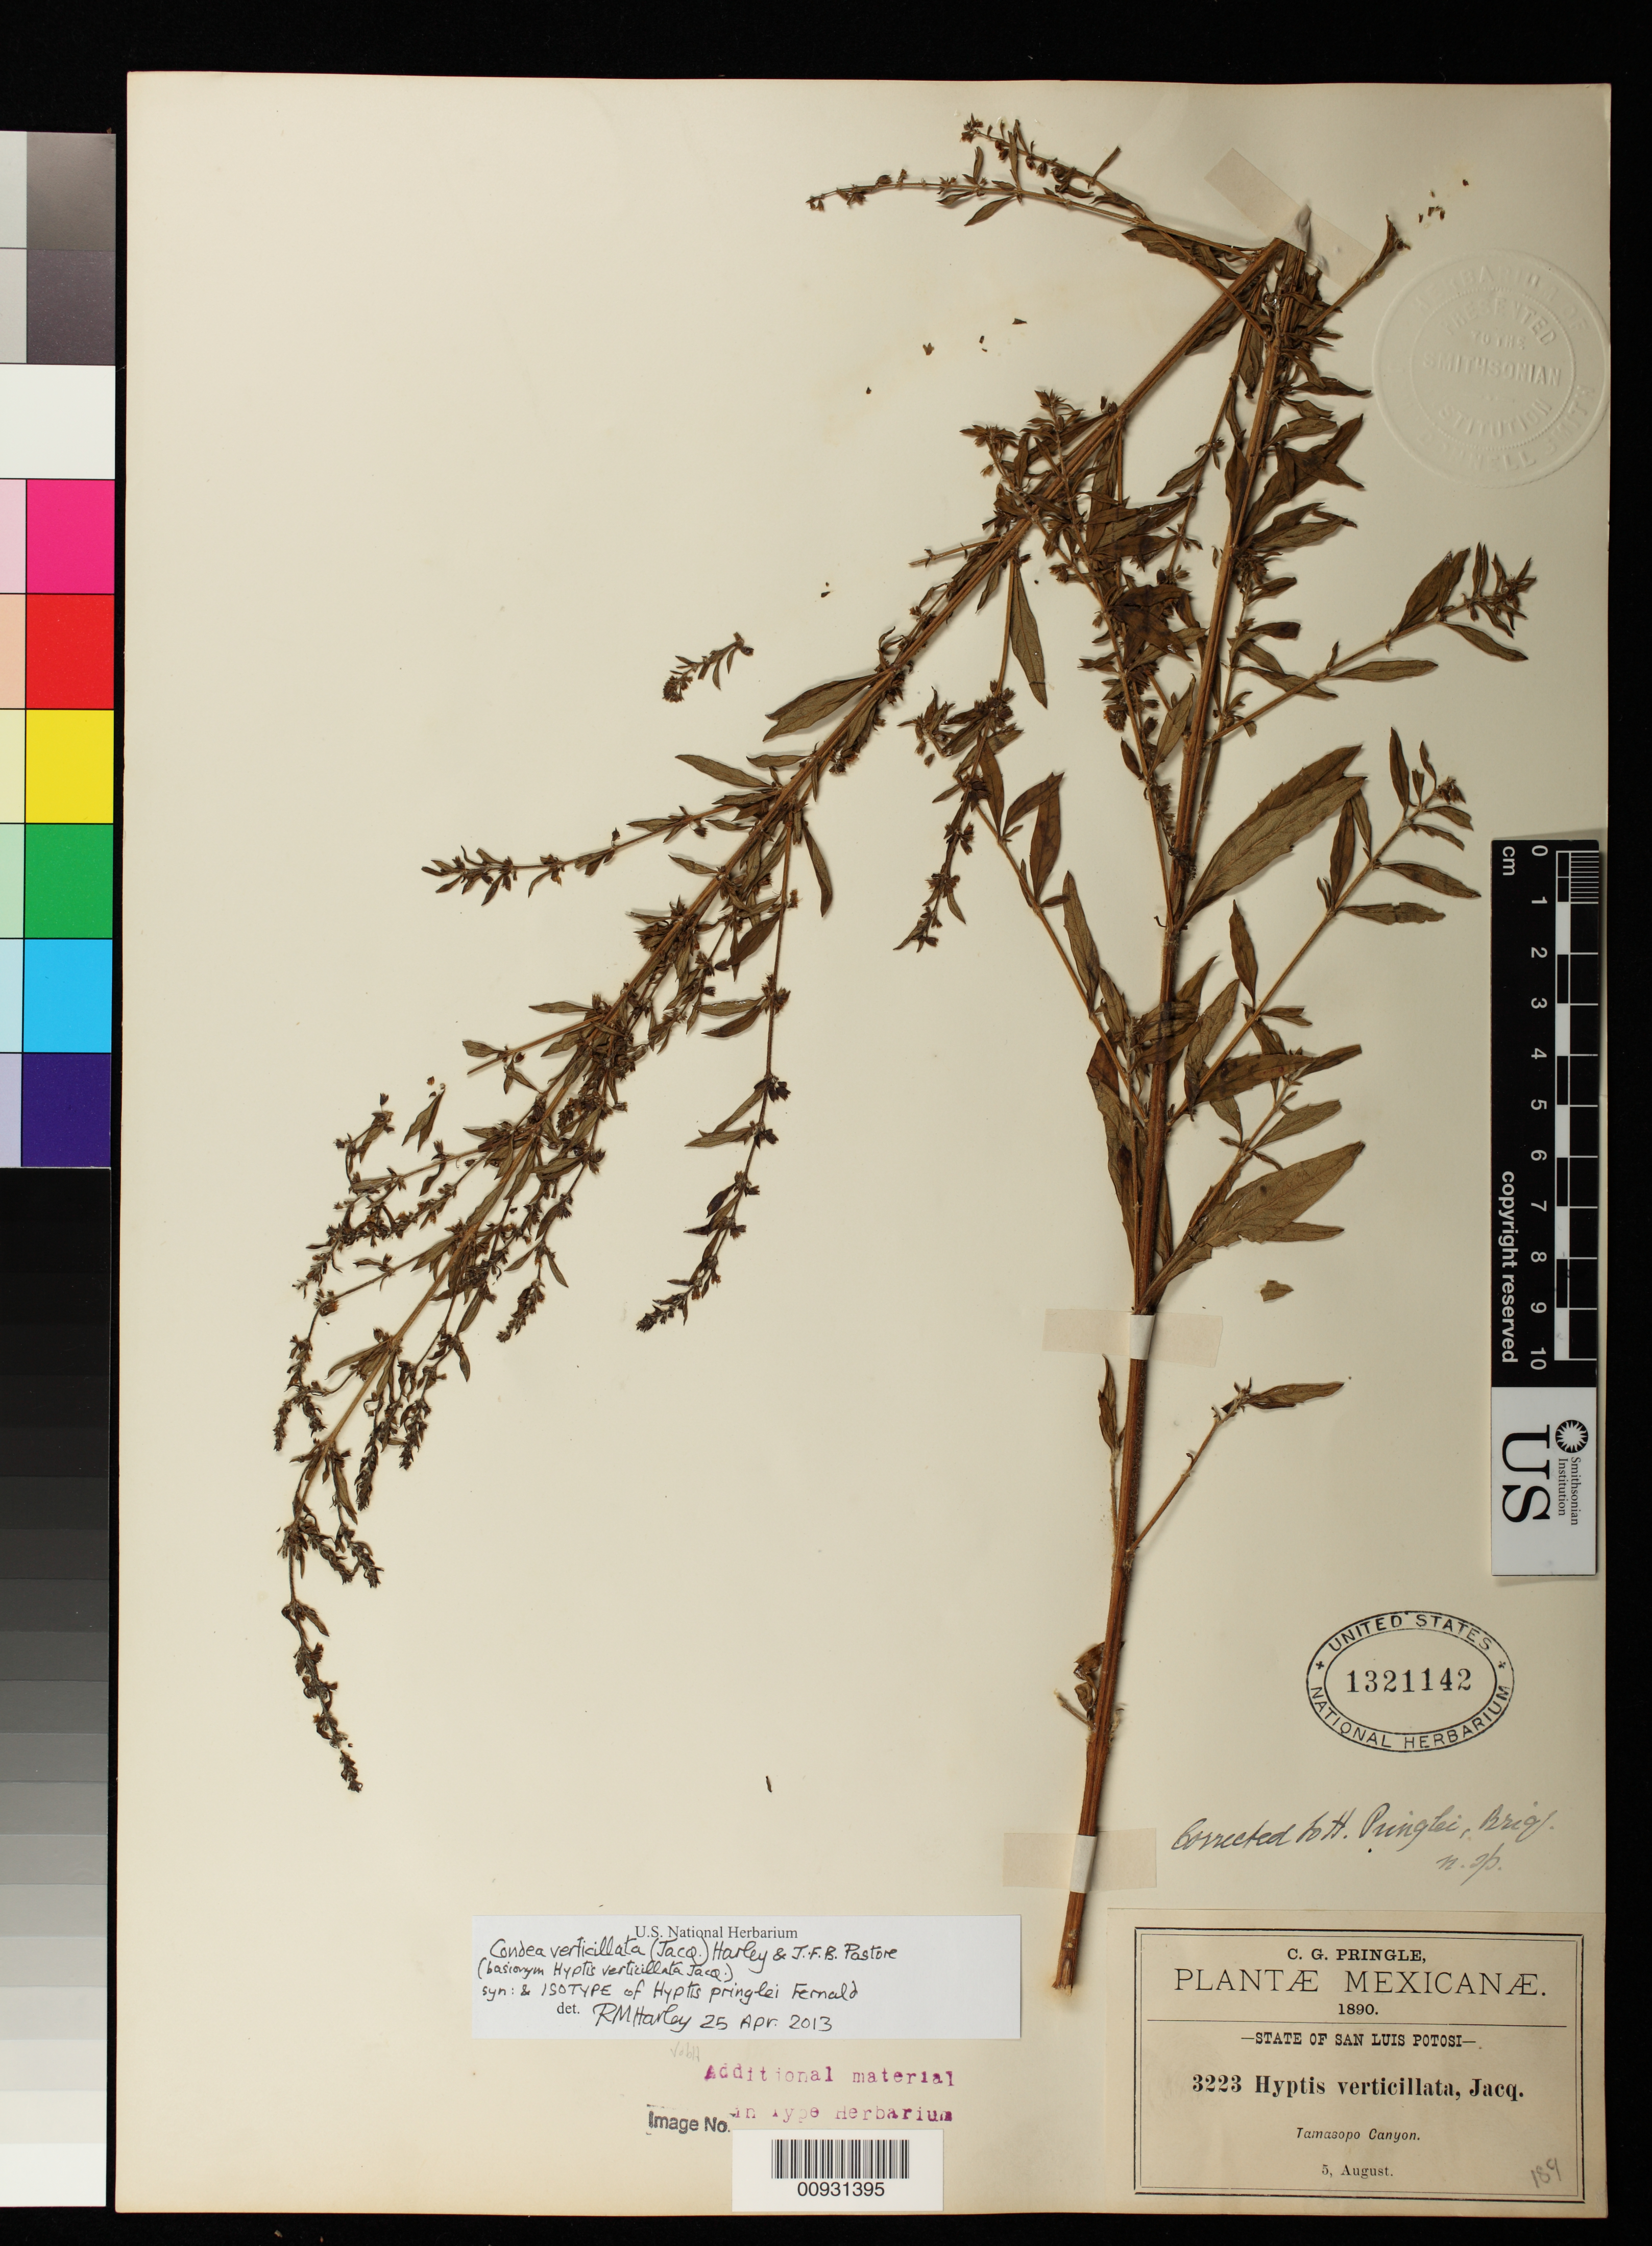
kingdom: Plantae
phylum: Tracheophyta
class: Magnoliopsida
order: Lamiales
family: Lamiaceae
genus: Hyptis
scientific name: Hyptis pringlei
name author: Fernald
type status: Isotype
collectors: C. G. Pringle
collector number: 3223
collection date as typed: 05 Aug 1890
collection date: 1890-08-05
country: Mexico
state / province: San Luis Potosí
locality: Tamasopo Canyon.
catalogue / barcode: US 1321142